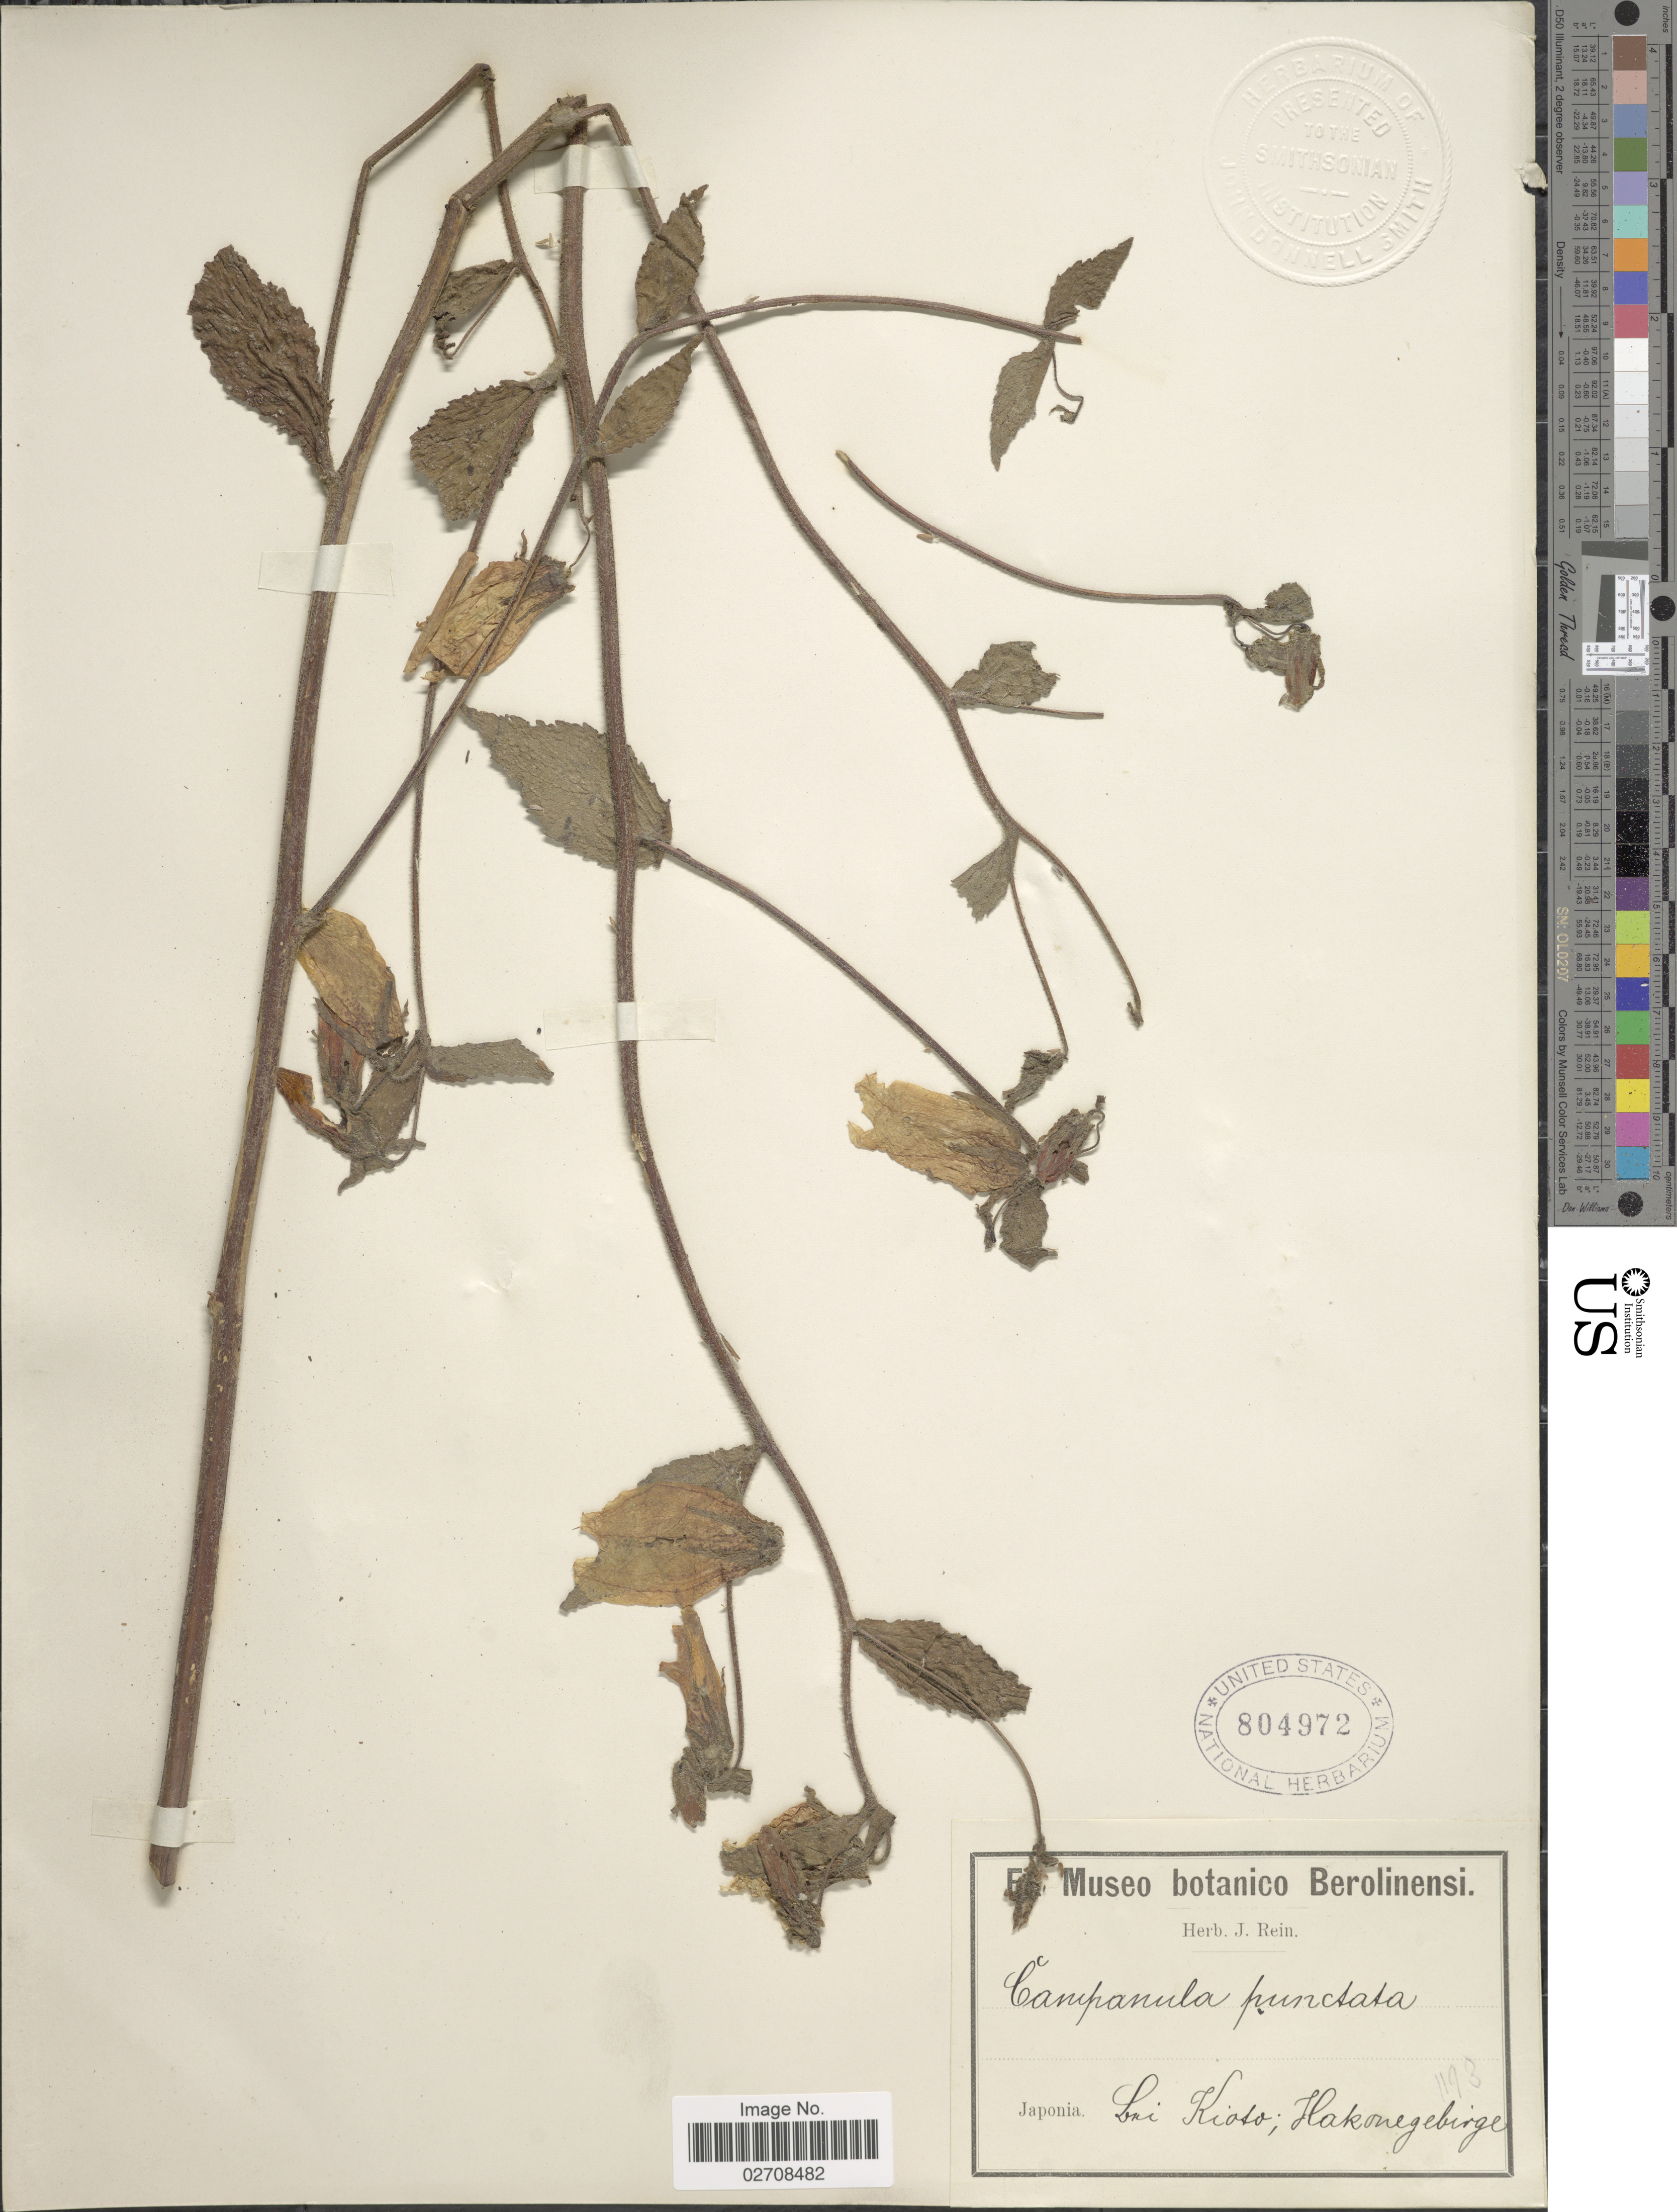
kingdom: Plantae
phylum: Tracheophyta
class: Magnoliopsida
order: Asterales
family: Campanulaceae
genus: Campanula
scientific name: Campanula punctata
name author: Lam.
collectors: ex herb. J. Rein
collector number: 1193?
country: Japan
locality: Lui Kioto; Hakonegebirge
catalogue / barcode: US 804972